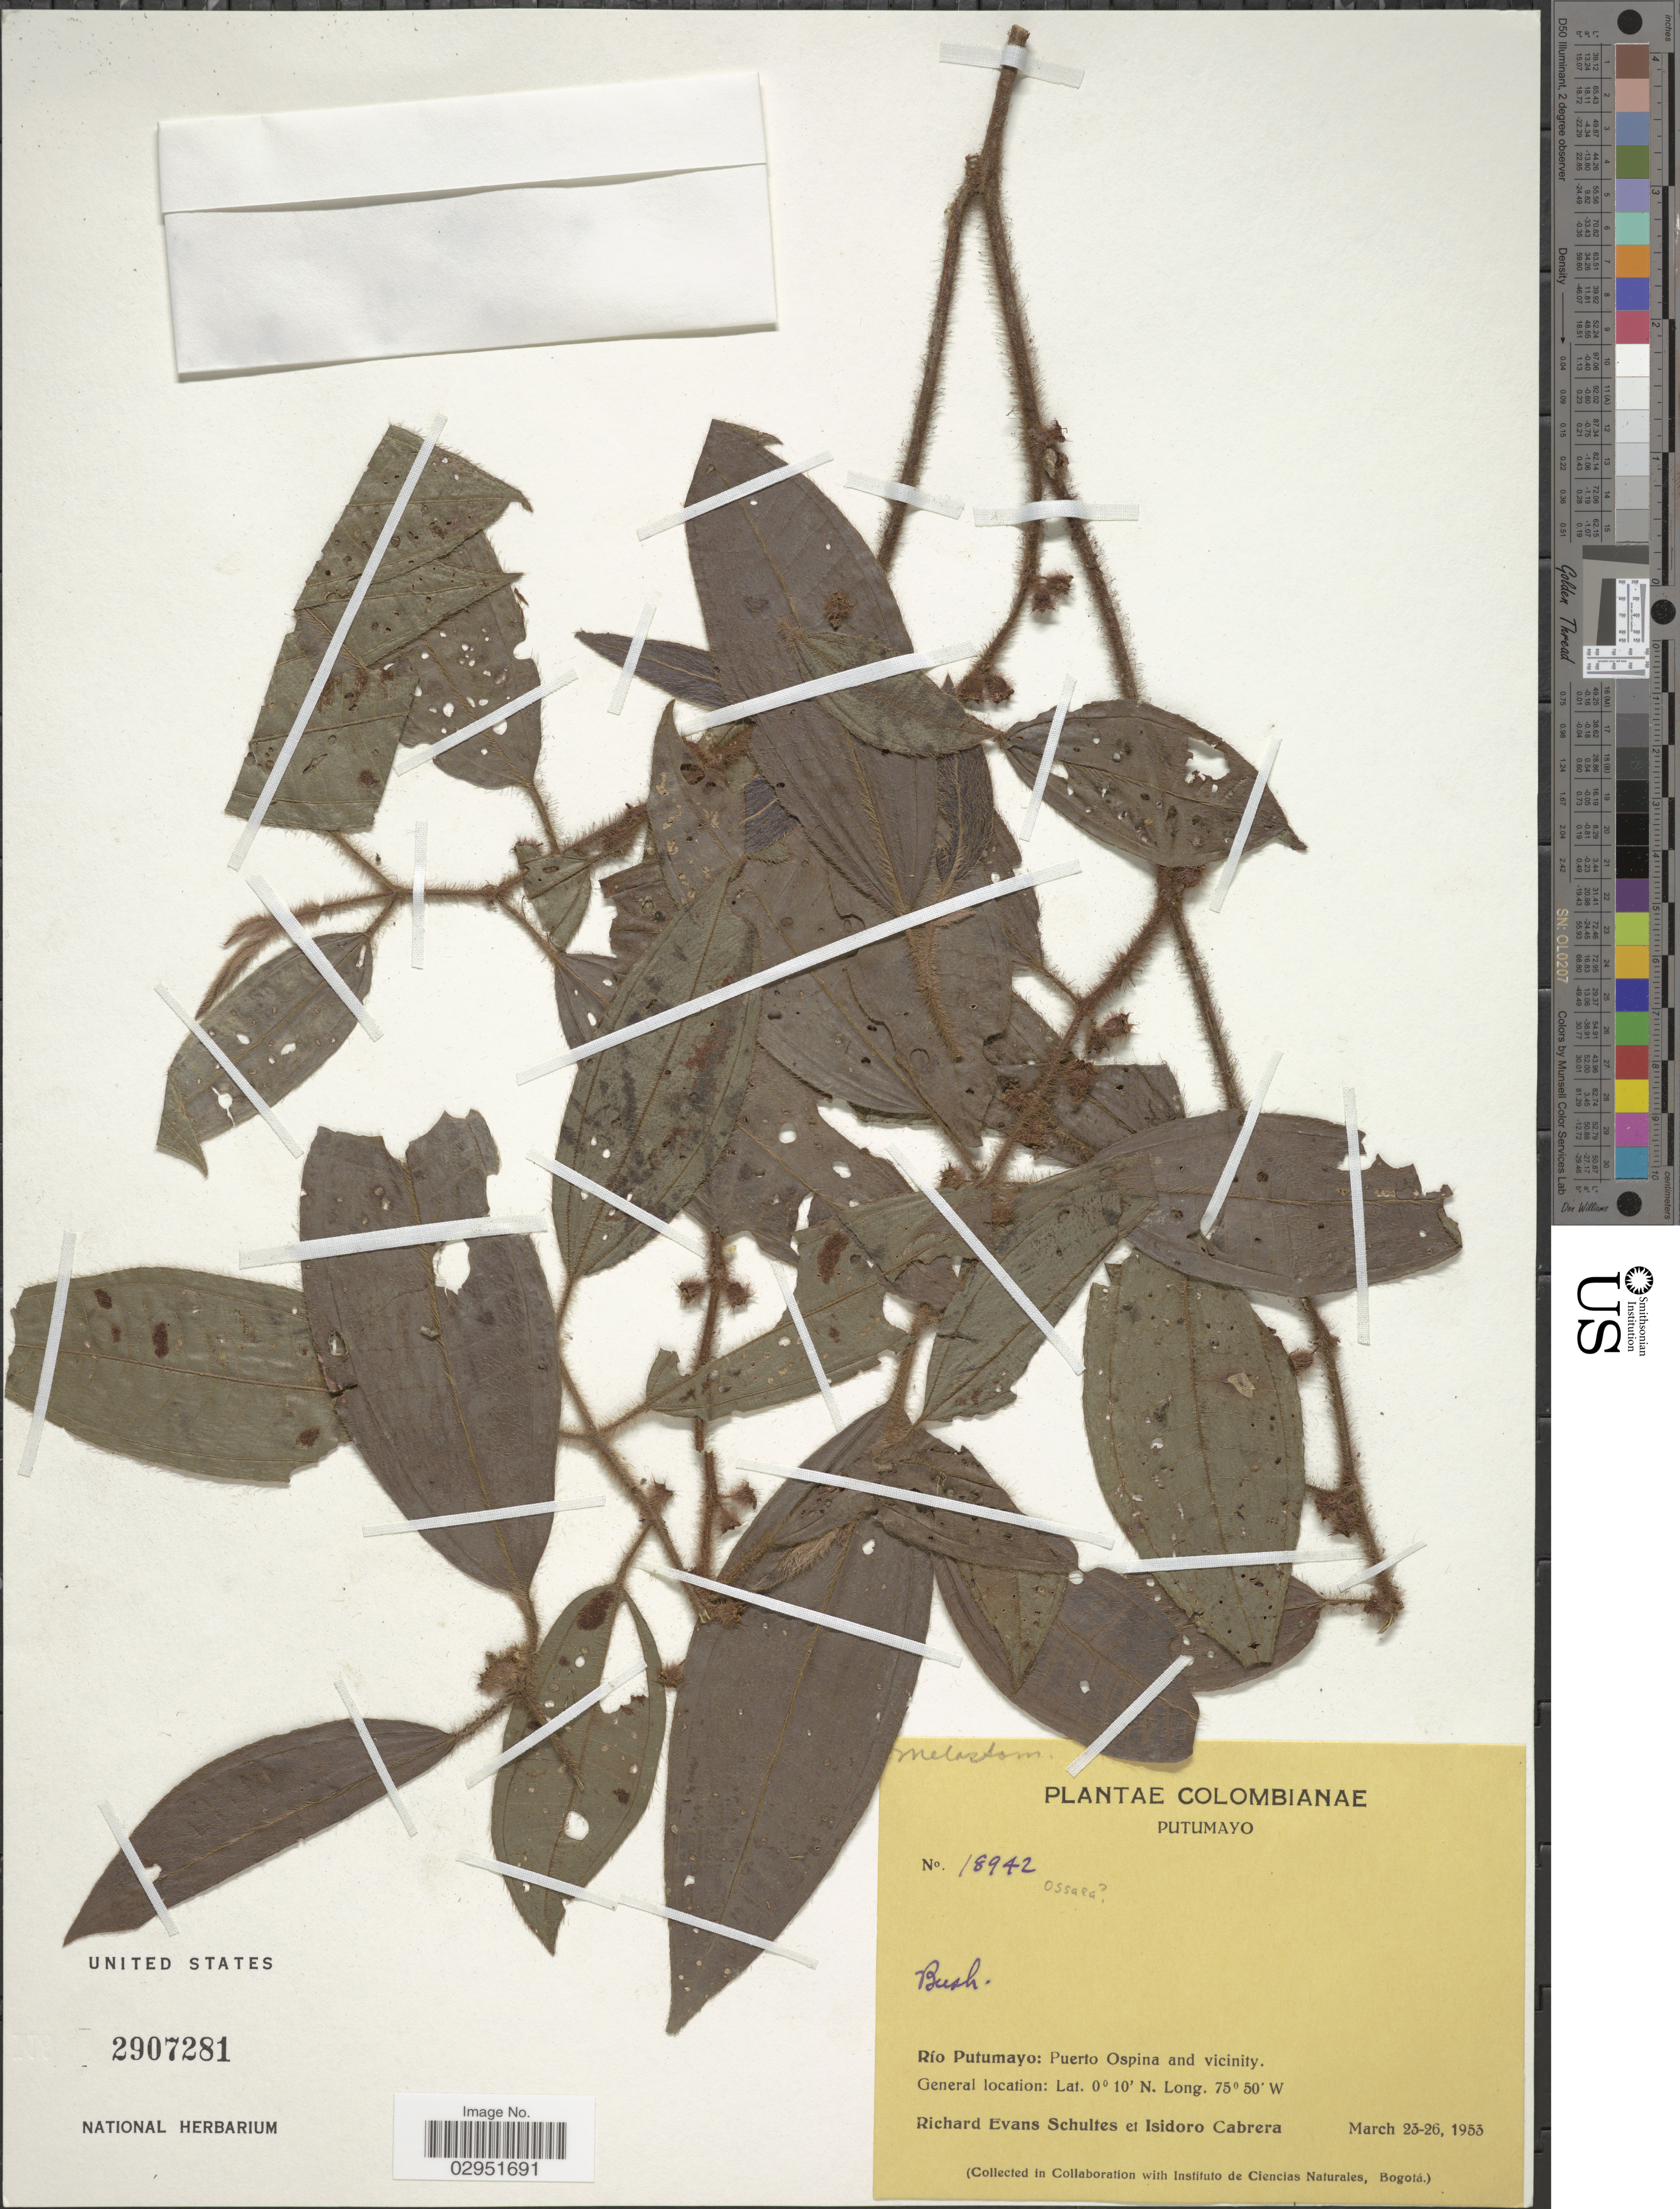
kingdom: Plantae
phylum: Tracheophyta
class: Magnoliopsida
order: Myrtales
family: Melastomataceae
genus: Ossaea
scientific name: Ossaea sp.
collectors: R. E. Schultes & I. Cabrera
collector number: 18942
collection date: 1953-03-23/1953-03-26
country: Colombia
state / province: Putumayo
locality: Río Putumayo: Puerto Ospina and vicinity.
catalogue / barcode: US 2907281